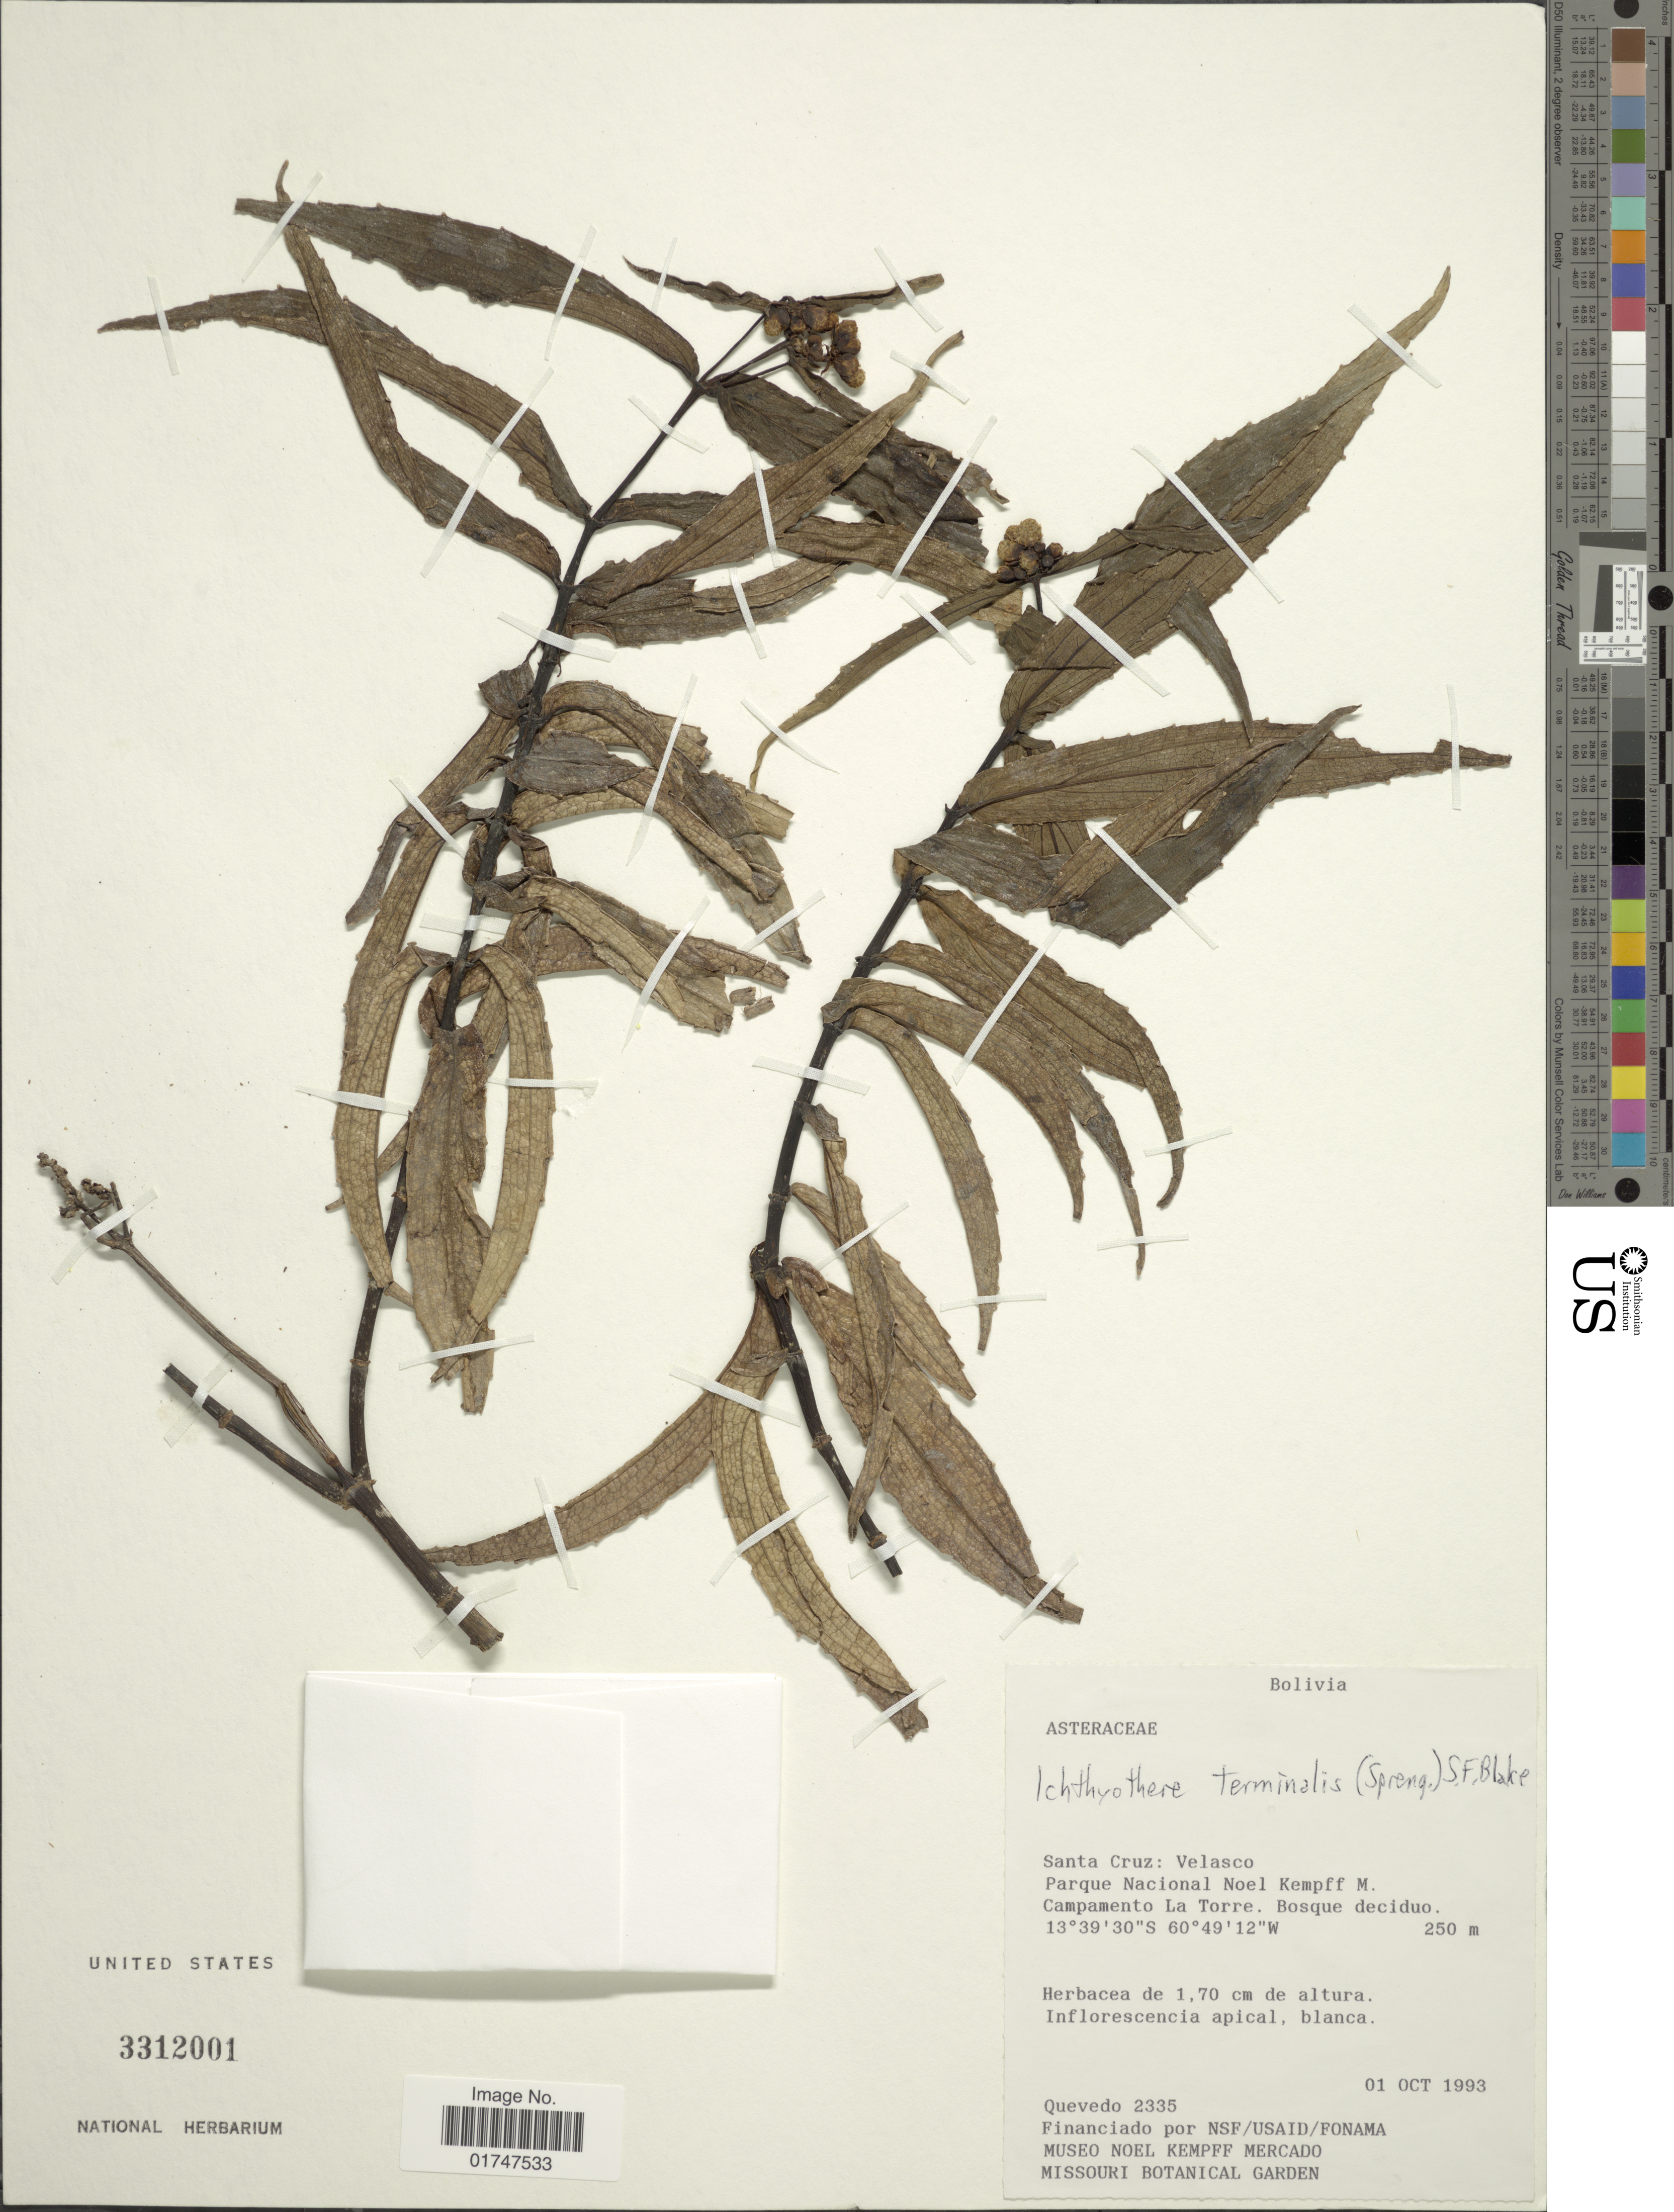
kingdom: Plantae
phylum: Tracheophyta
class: Magnoliopsida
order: Asterales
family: Asteraceae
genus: Ichthyothere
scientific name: Ichthyothere suffruticosa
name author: Gardner in Fielding & Gardner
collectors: -- Quevedo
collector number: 2335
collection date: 1993-10-01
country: Bolivia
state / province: Santa Cruz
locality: Santa Cruz: Velasco. Parque Nacional Kempff M. Campamento La Torre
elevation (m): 250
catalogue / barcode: US 3312001